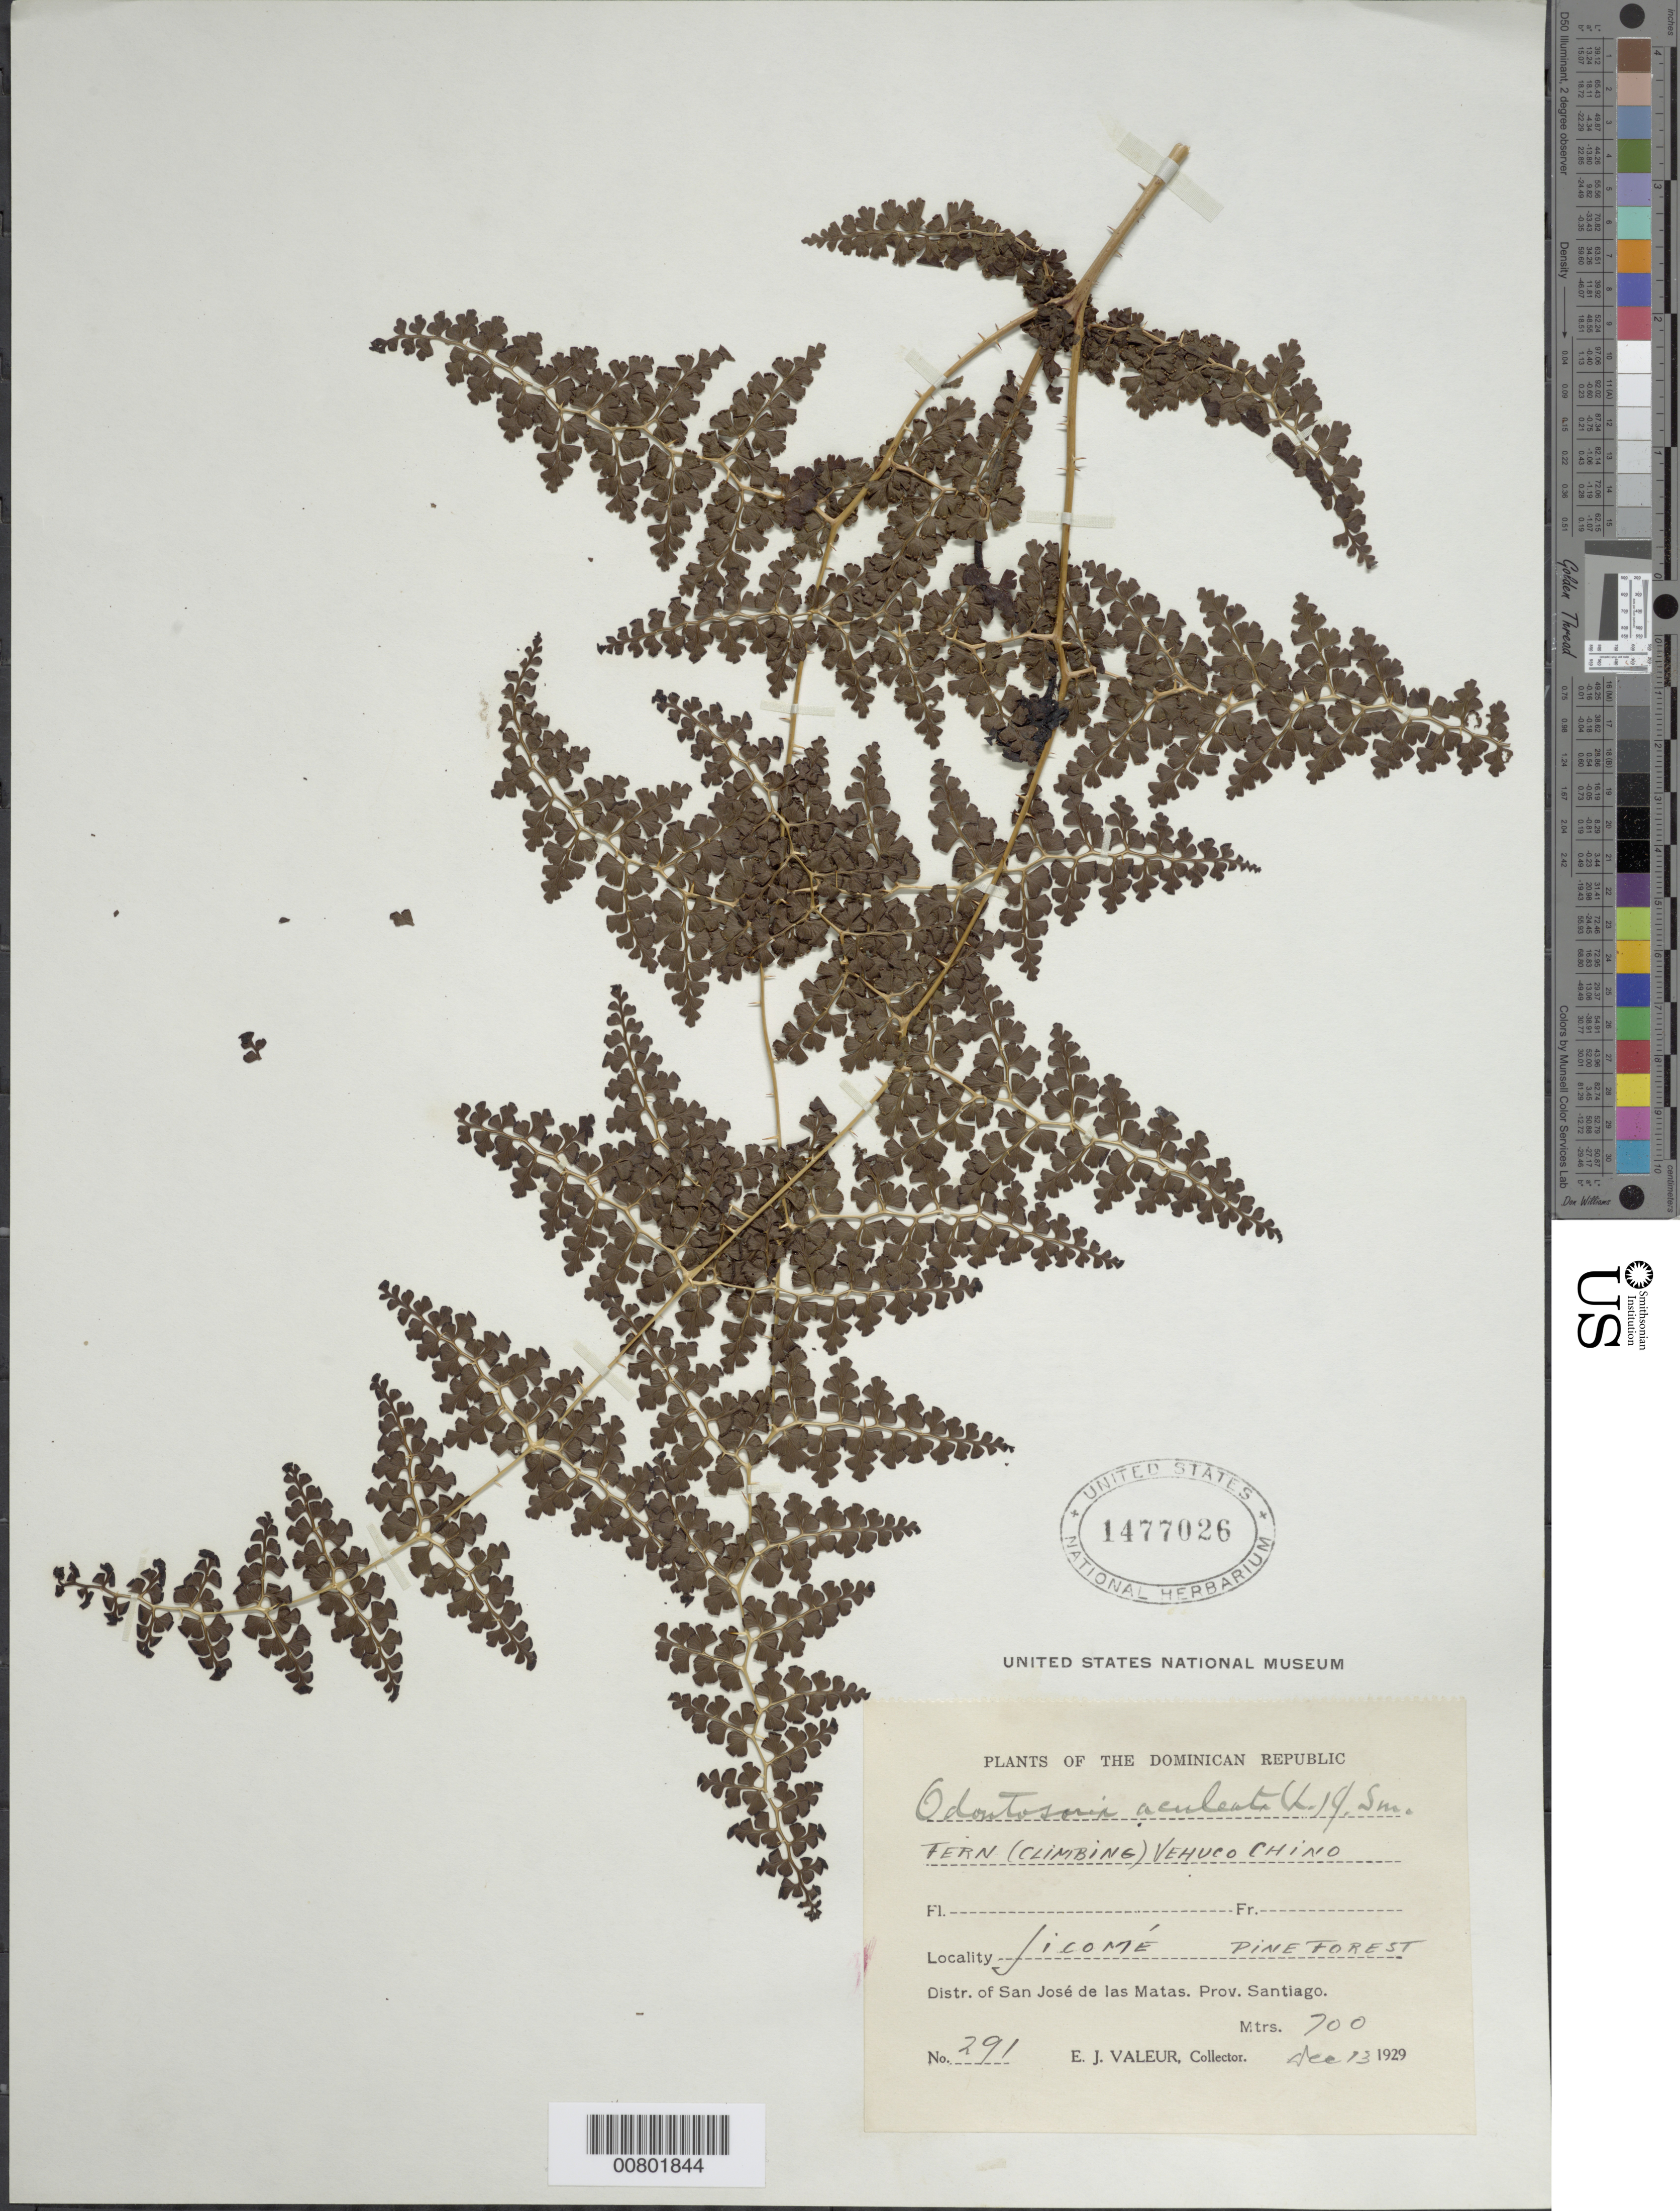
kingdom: Plantae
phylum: Tracheophyta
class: Polypodiopsida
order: Polypodiales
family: Lindsaeaceae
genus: Odontosoria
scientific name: Odontosoria aculeata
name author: (L.) J. Sm.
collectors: E. Valeur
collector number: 291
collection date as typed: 13 Dec 1929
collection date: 1929-12-13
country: Dominican Republic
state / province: Santiago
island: Hispaniola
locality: Dist. San José de las Matas, Jicomé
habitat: Pine forest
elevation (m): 700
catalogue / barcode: US 1477026